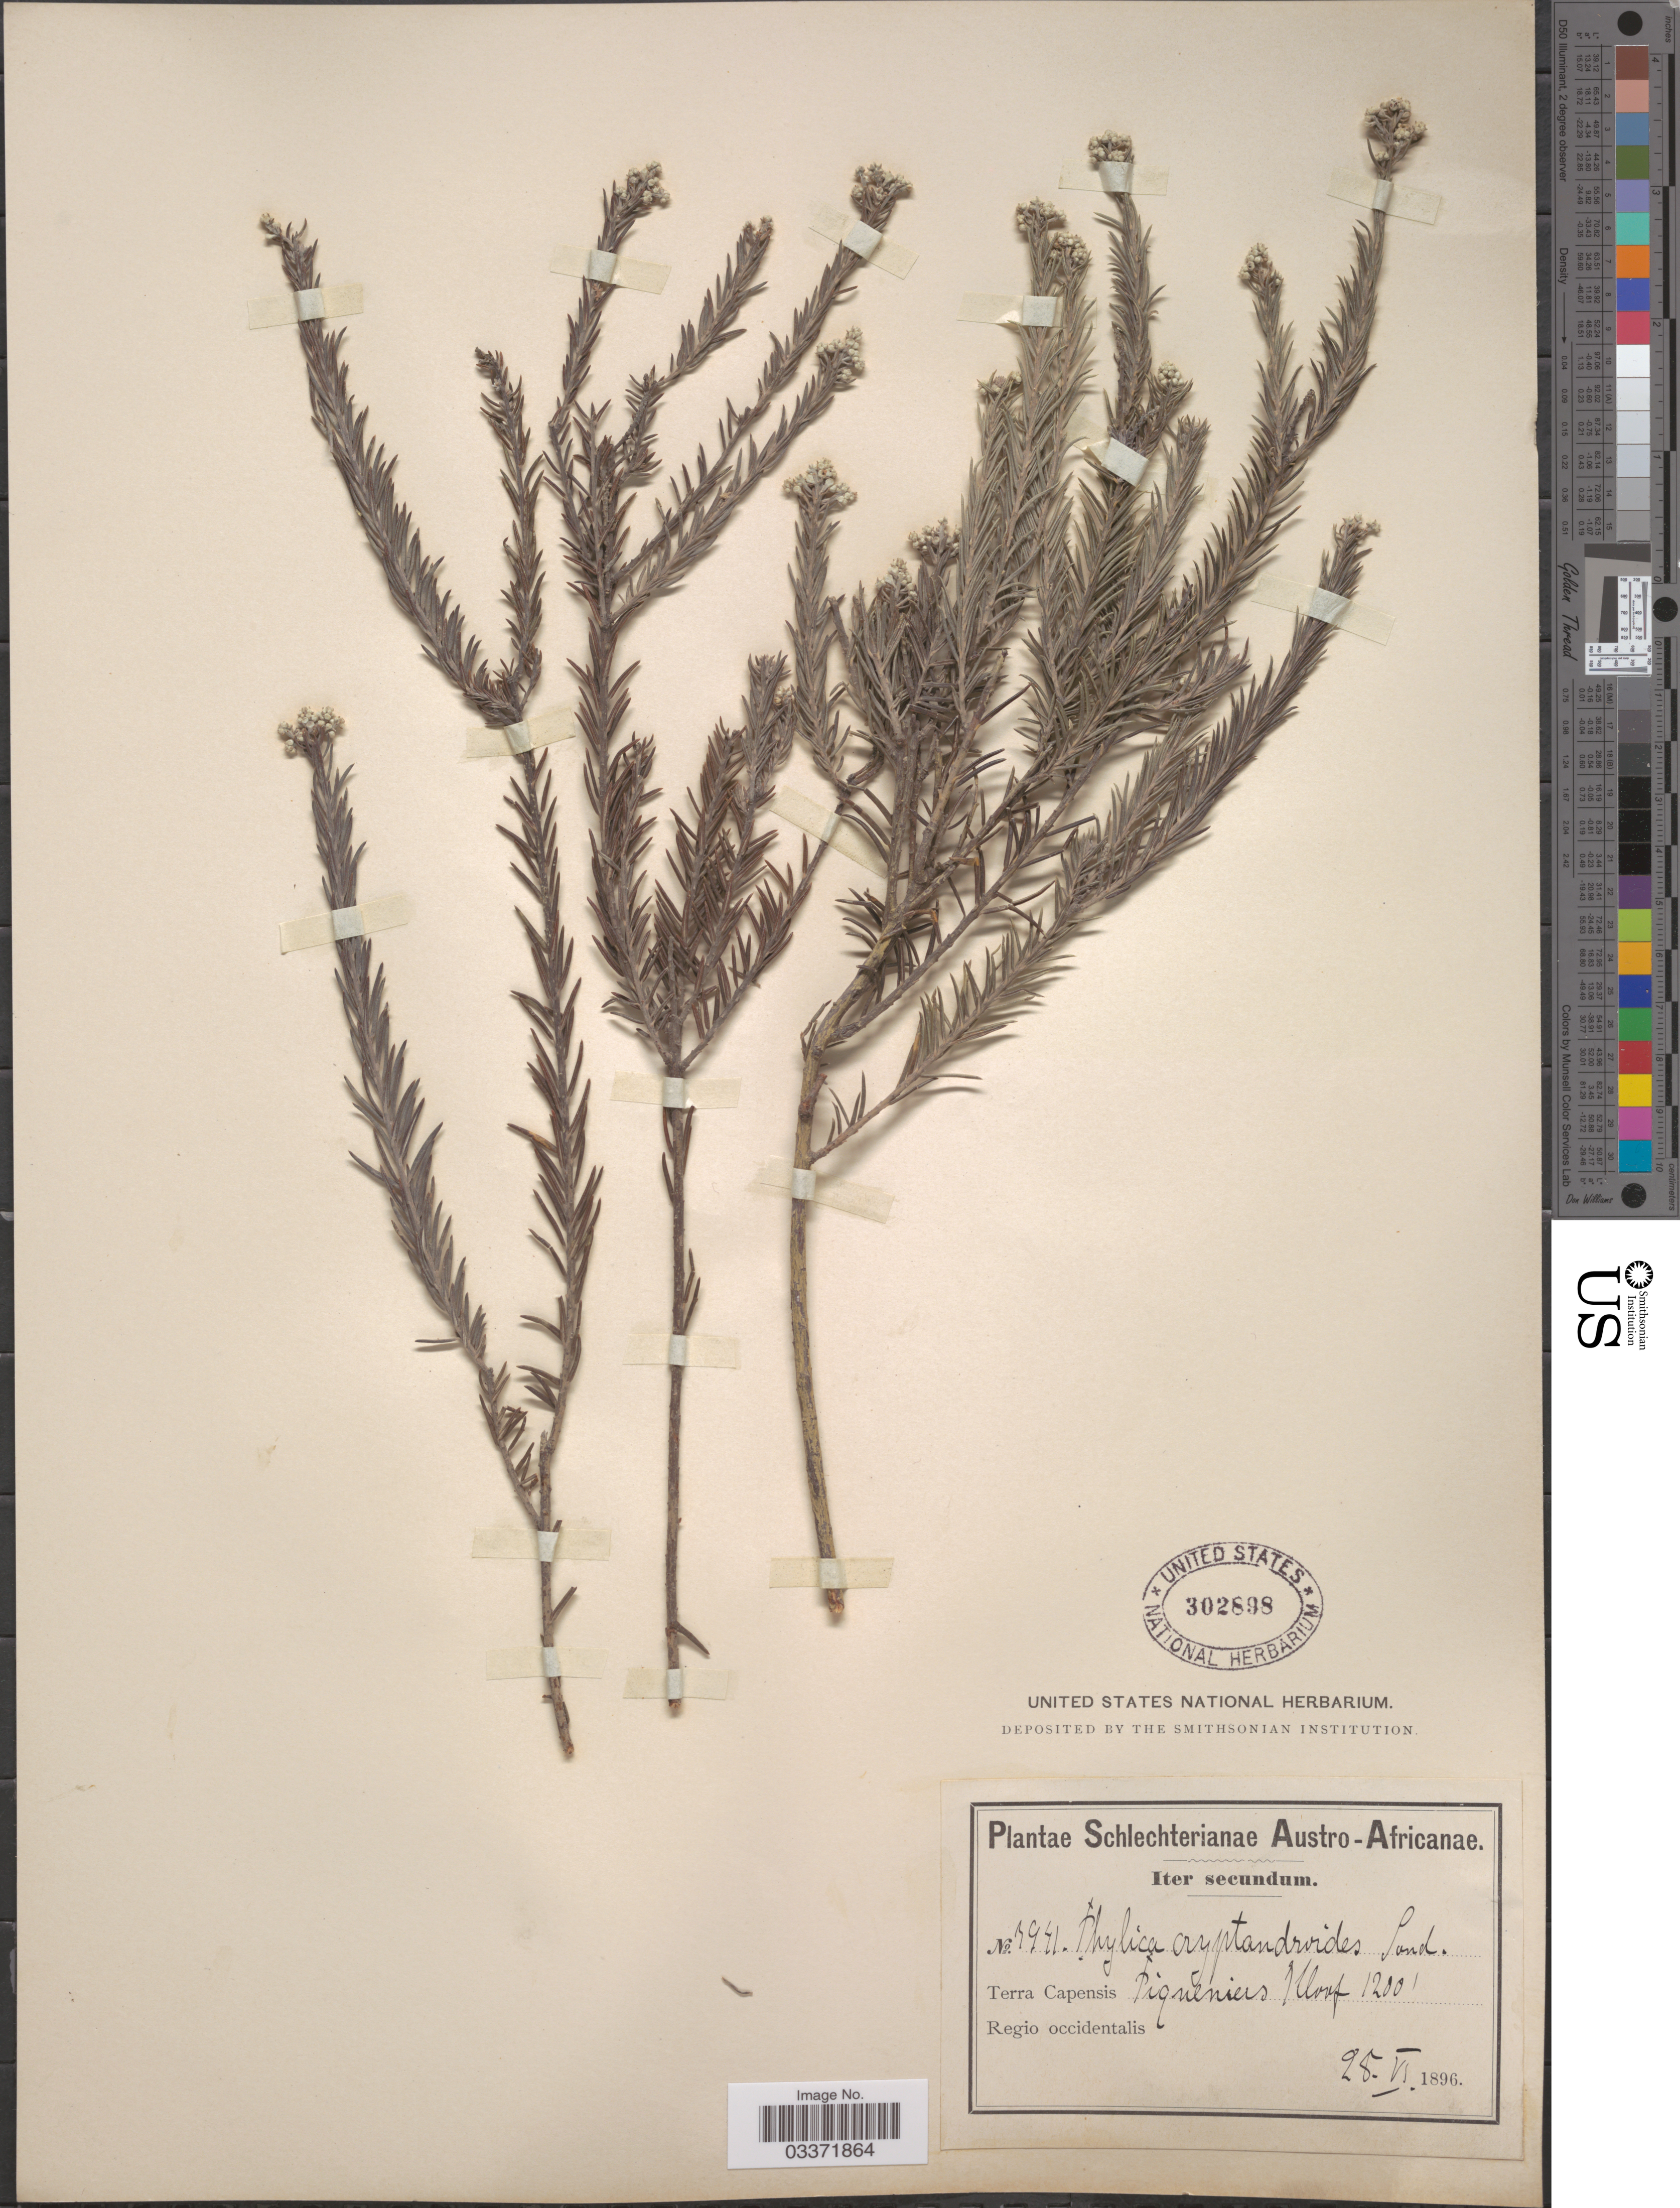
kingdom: Plantae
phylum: Tracheophyta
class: Magnoliopsida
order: Rosales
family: Rhamnaceae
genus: Phylica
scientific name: Phylica cryptandroides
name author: Sond.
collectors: Schlechter, --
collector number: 3941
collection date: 1896-06-28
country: South Africa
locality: Austro-Africanae, Terra Capensis, Piqueniers Kloof, Regio occidentalis.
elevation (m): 366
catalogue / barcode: US 302898